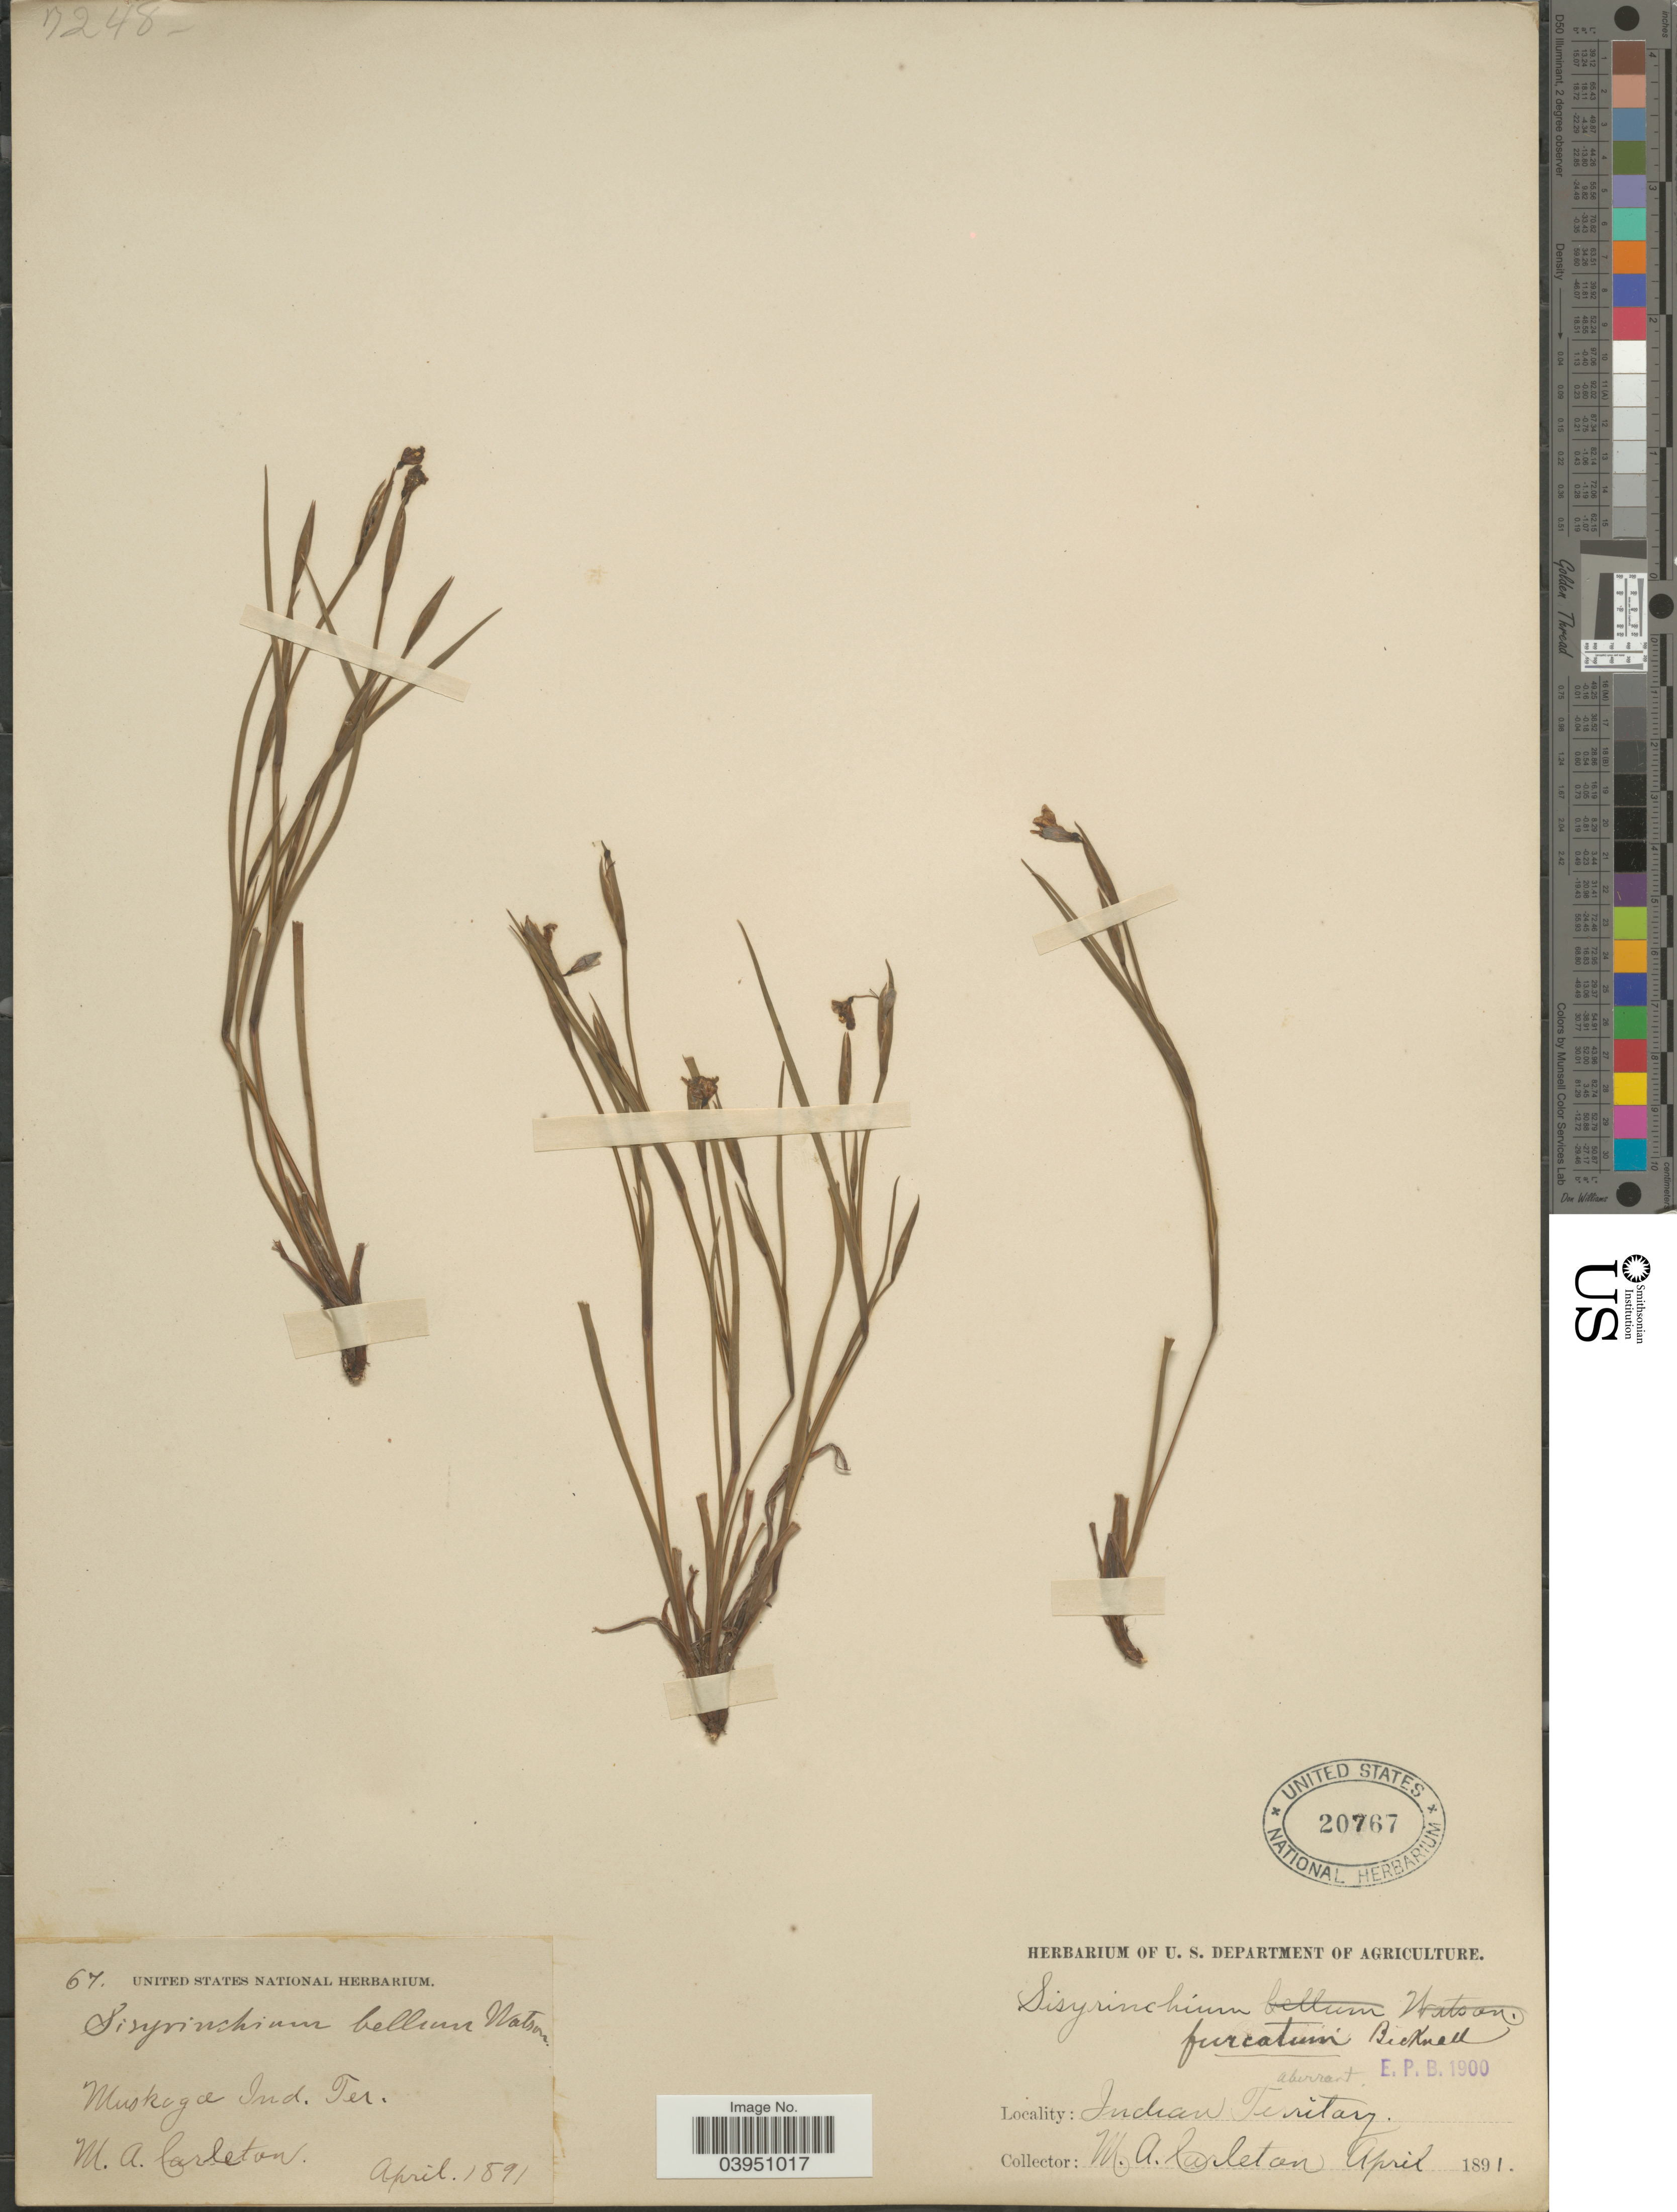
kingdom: Plantae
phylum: Tracheophyta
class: Liliopsida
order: Asparagales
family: Iridaceae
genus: Sisyrinchium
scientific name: Sisyrinchium furcatum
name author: E.P. Bicknell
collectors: M. A. Carleton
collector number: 67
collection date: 1891-04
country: United States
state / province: Oklahoma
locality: Indian Territory. Muskogee.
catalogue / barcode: US 20767